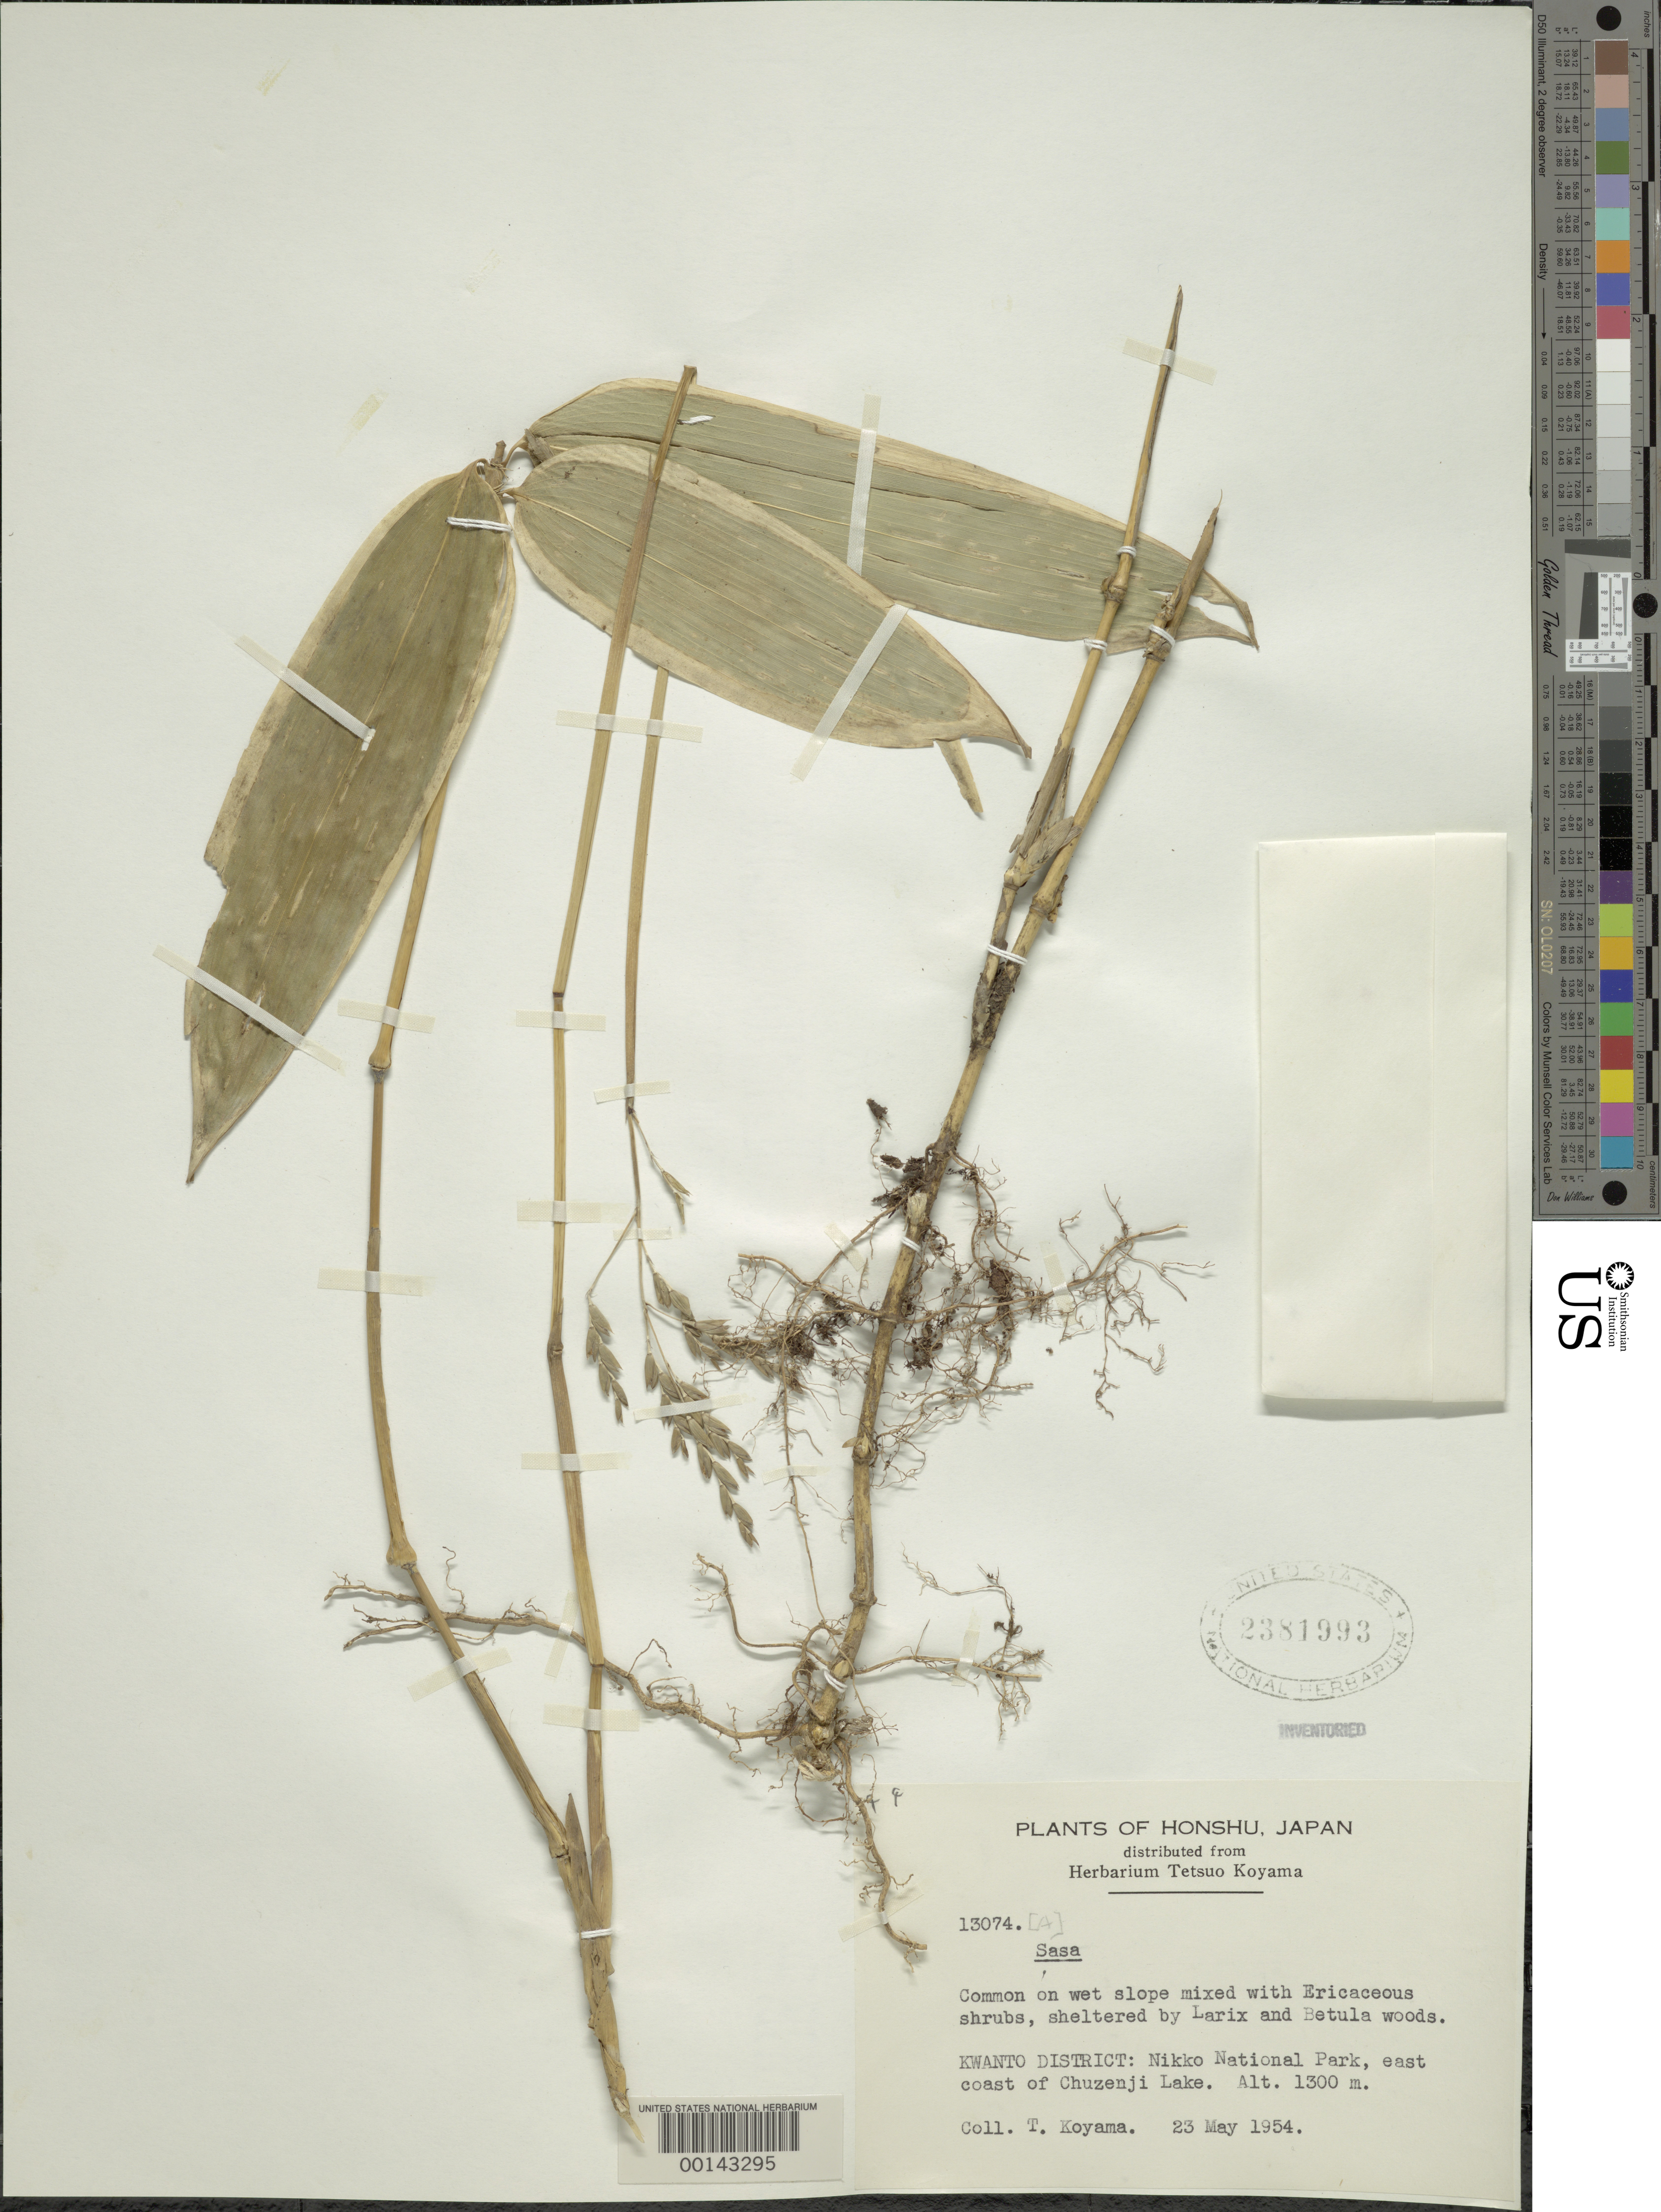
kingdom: Plantae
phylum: Tracheophyta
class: Liliopsida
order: Poales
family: Poaceae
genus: Sasa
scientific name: Sasa sp.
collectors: T. Koyama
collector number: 2370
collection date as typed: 20 Jul 1952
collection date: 1952-07-20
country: Japan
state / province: Toyama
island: Honshu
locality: Tateyama mts., midagahara moor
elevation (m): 1450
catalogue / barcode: US 2381983